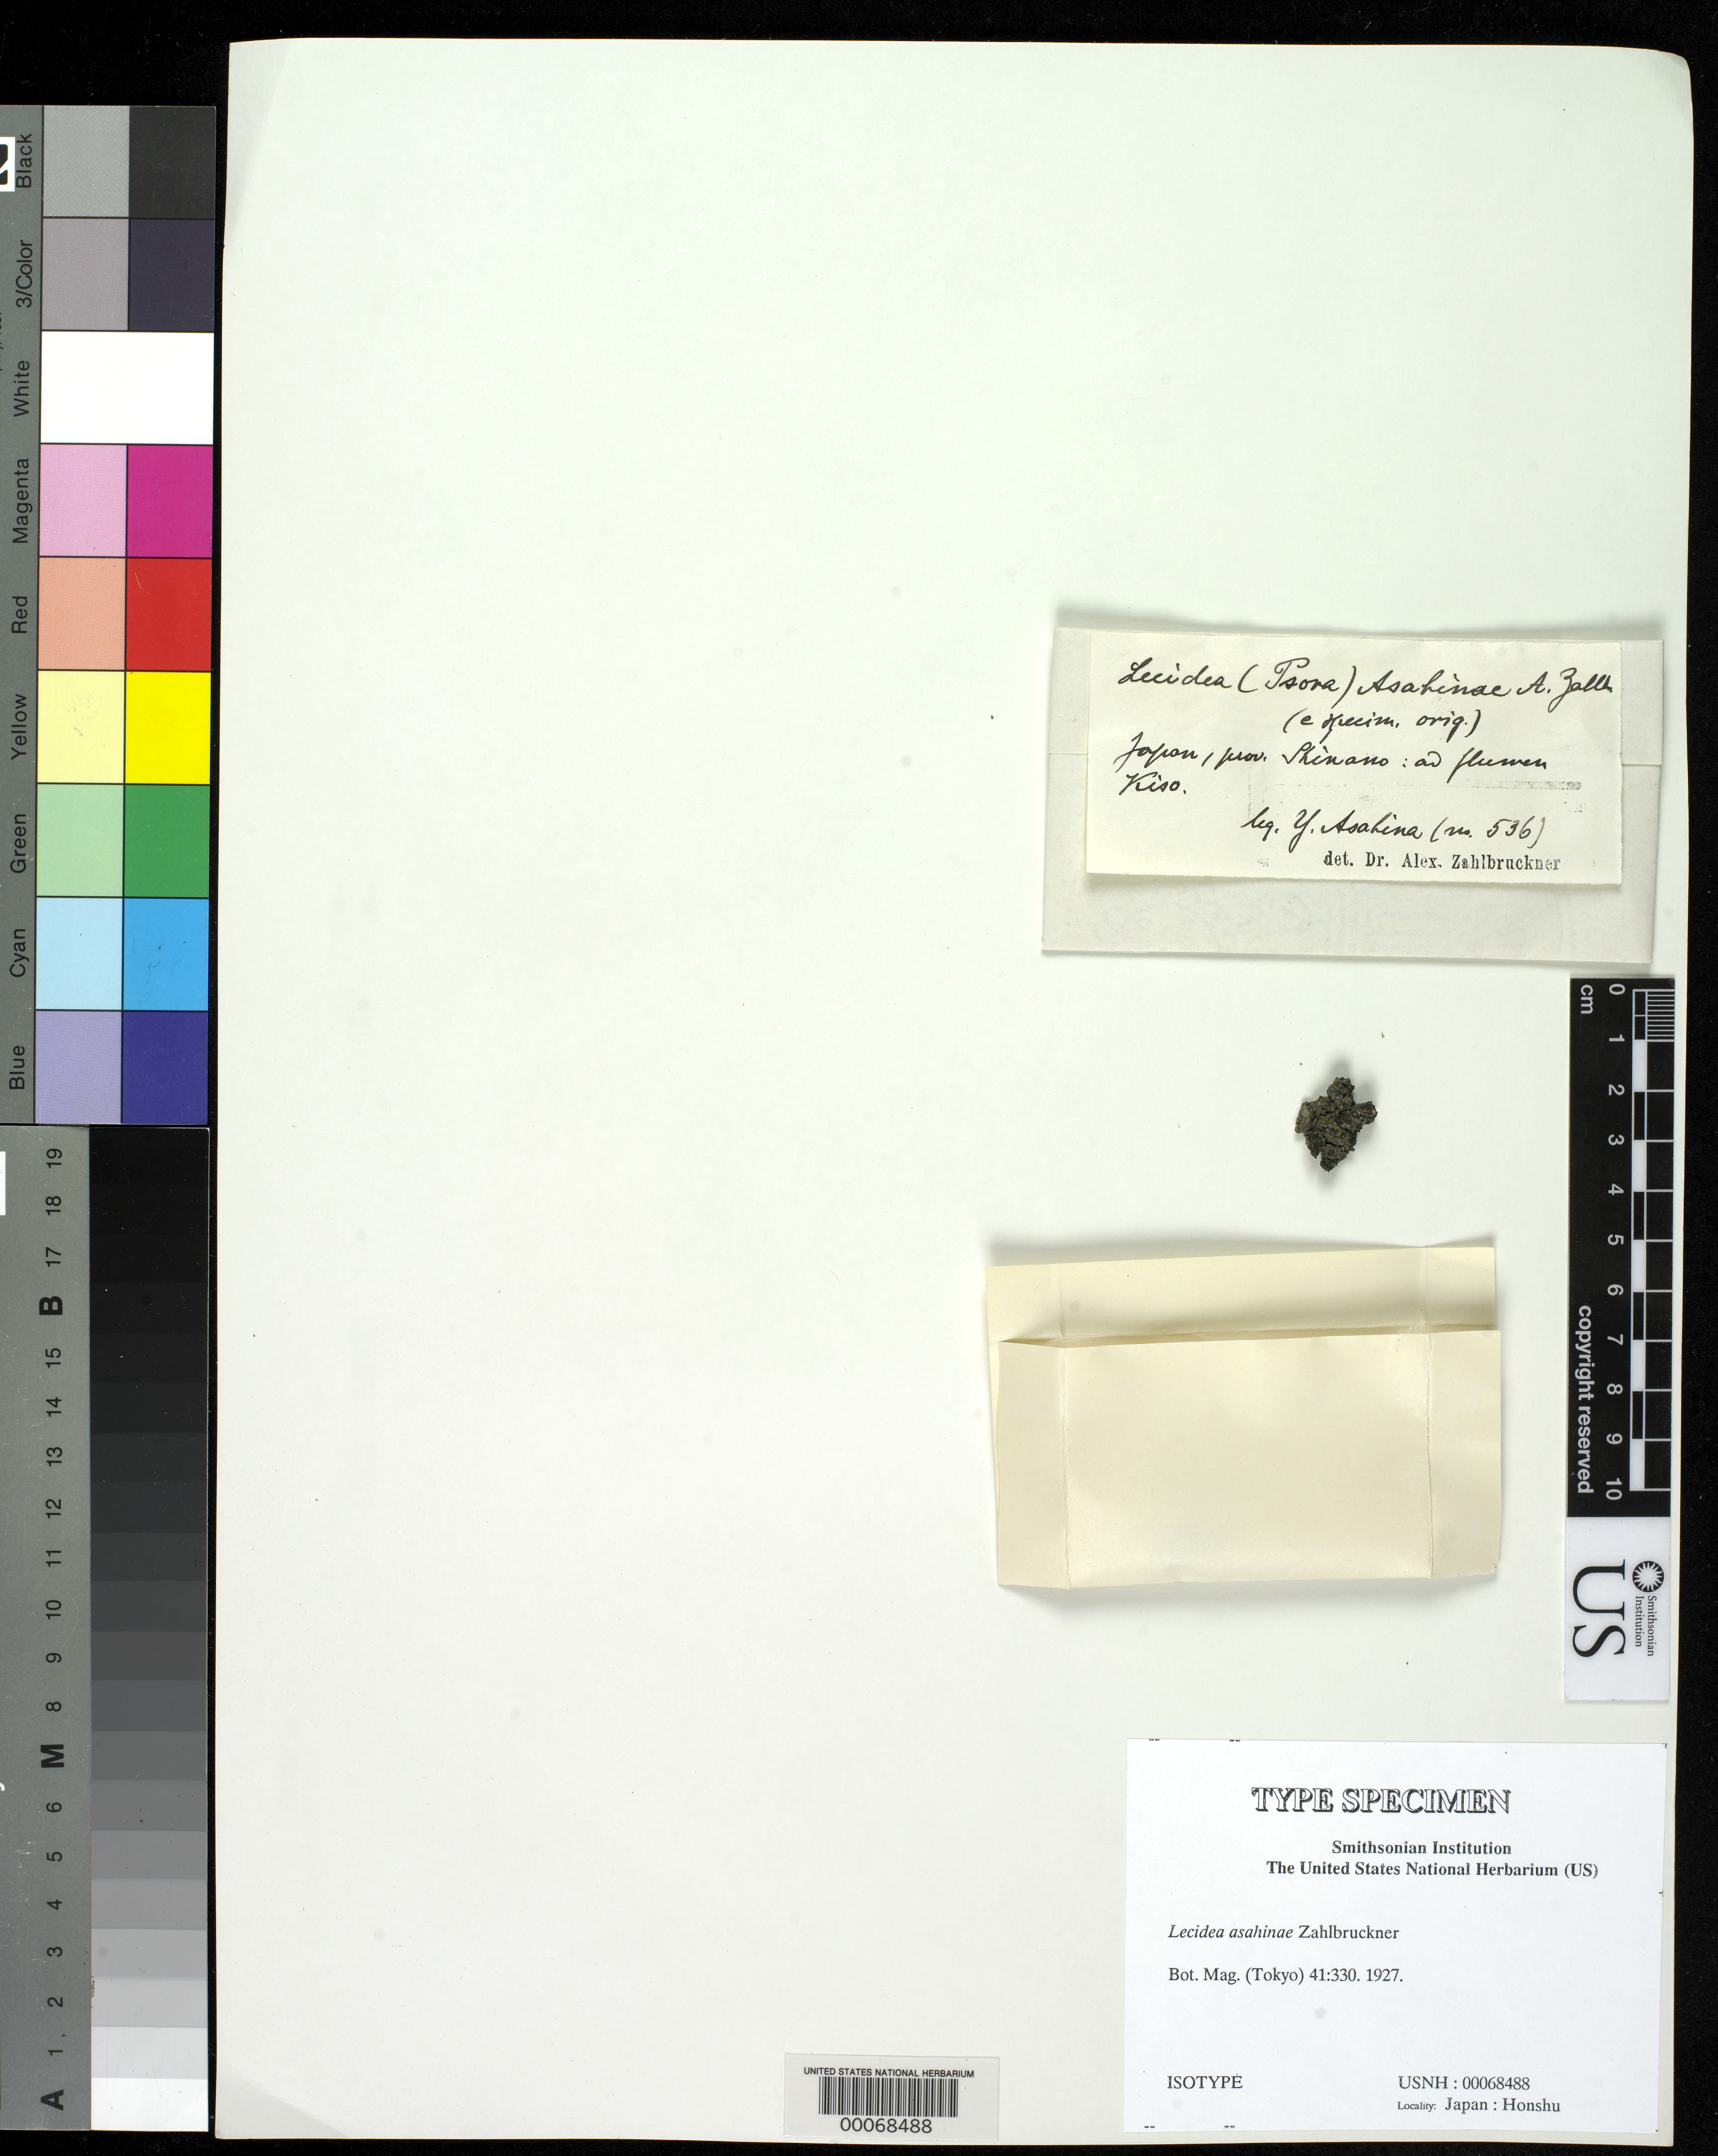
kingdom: Fungi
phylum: Ascomycota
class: Lecanoromycetes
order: Lecideales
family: Lecideaceae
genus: Lecidea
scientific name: Lecidea asahinae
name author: Zahlbr.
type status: Isotype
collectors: Y. Asahina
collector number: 536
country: Japan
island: Honshu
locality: Ad flumen Kiso. [At/near Kiso River.].